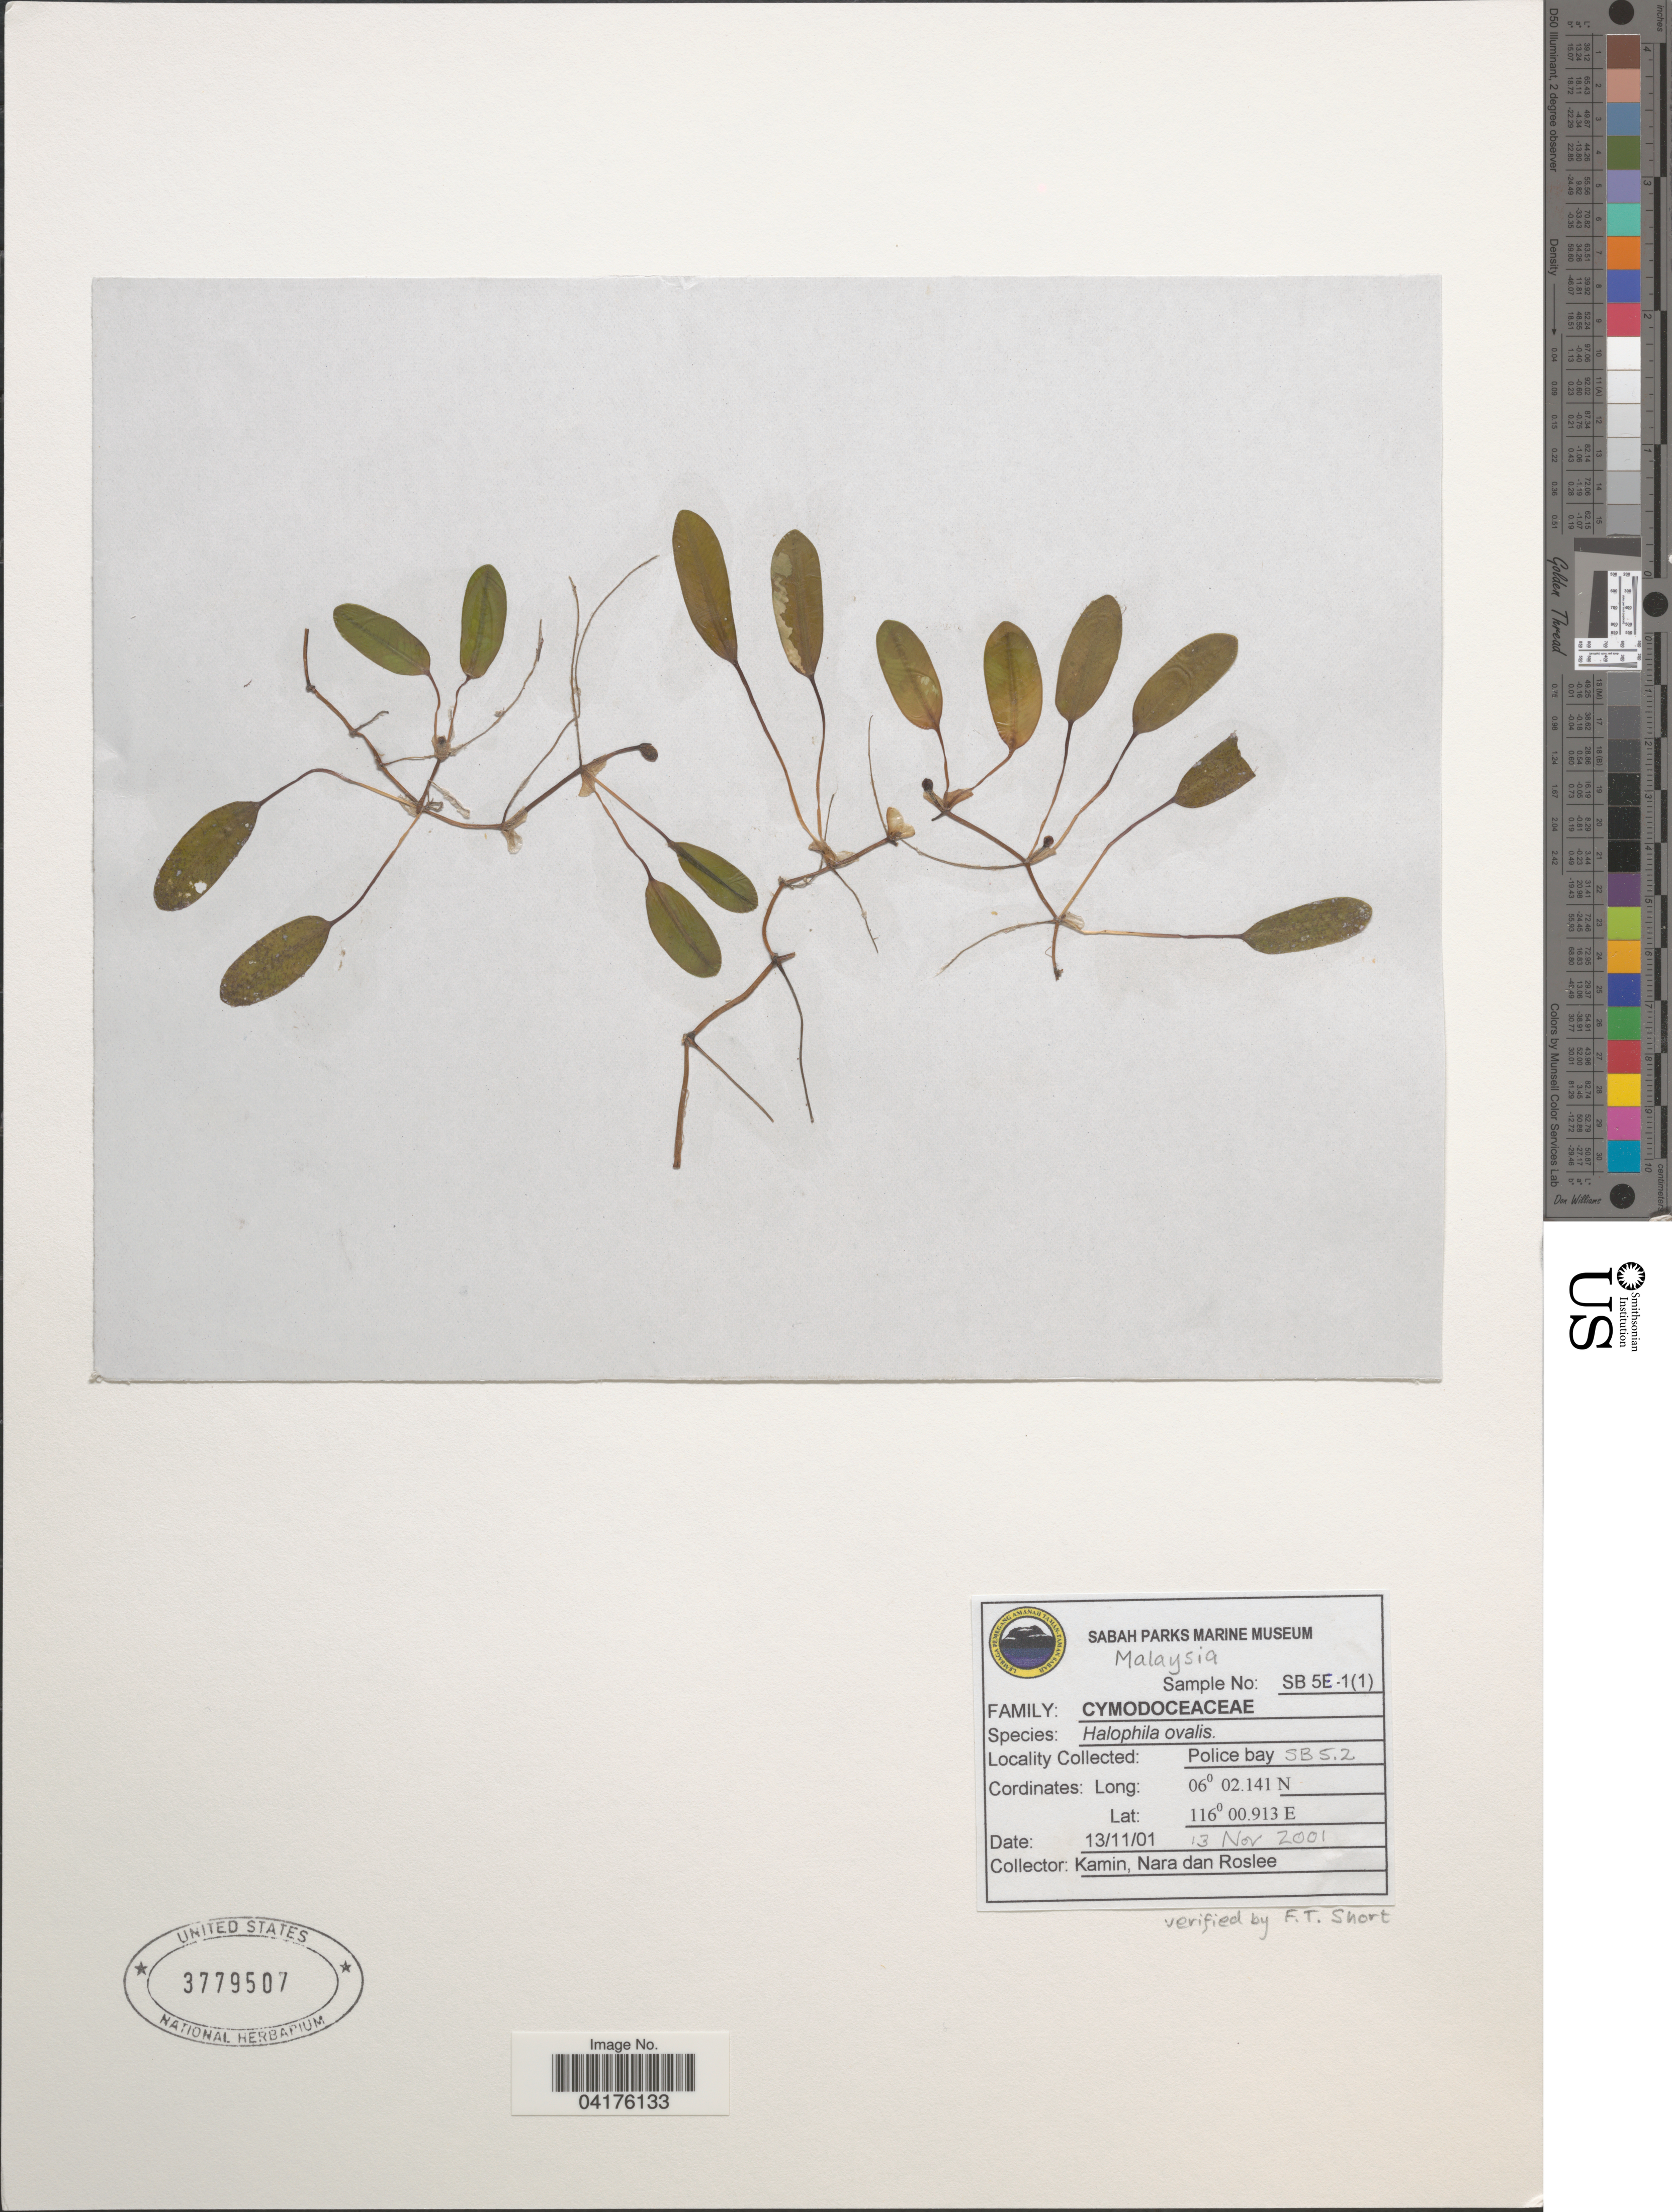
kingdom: Plantae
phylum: Tracheophyta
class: Liliopsida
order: Alismatales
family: Hydrocharitaceae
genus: Halophila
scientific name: Halophila ovalis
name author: (R. Br.) Hook. f.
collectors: N. Kamin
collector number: SB5E-1(1)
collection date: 2001-11-13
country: Malaysia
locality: Police bay SB 5.2.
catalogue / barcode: US 3779507